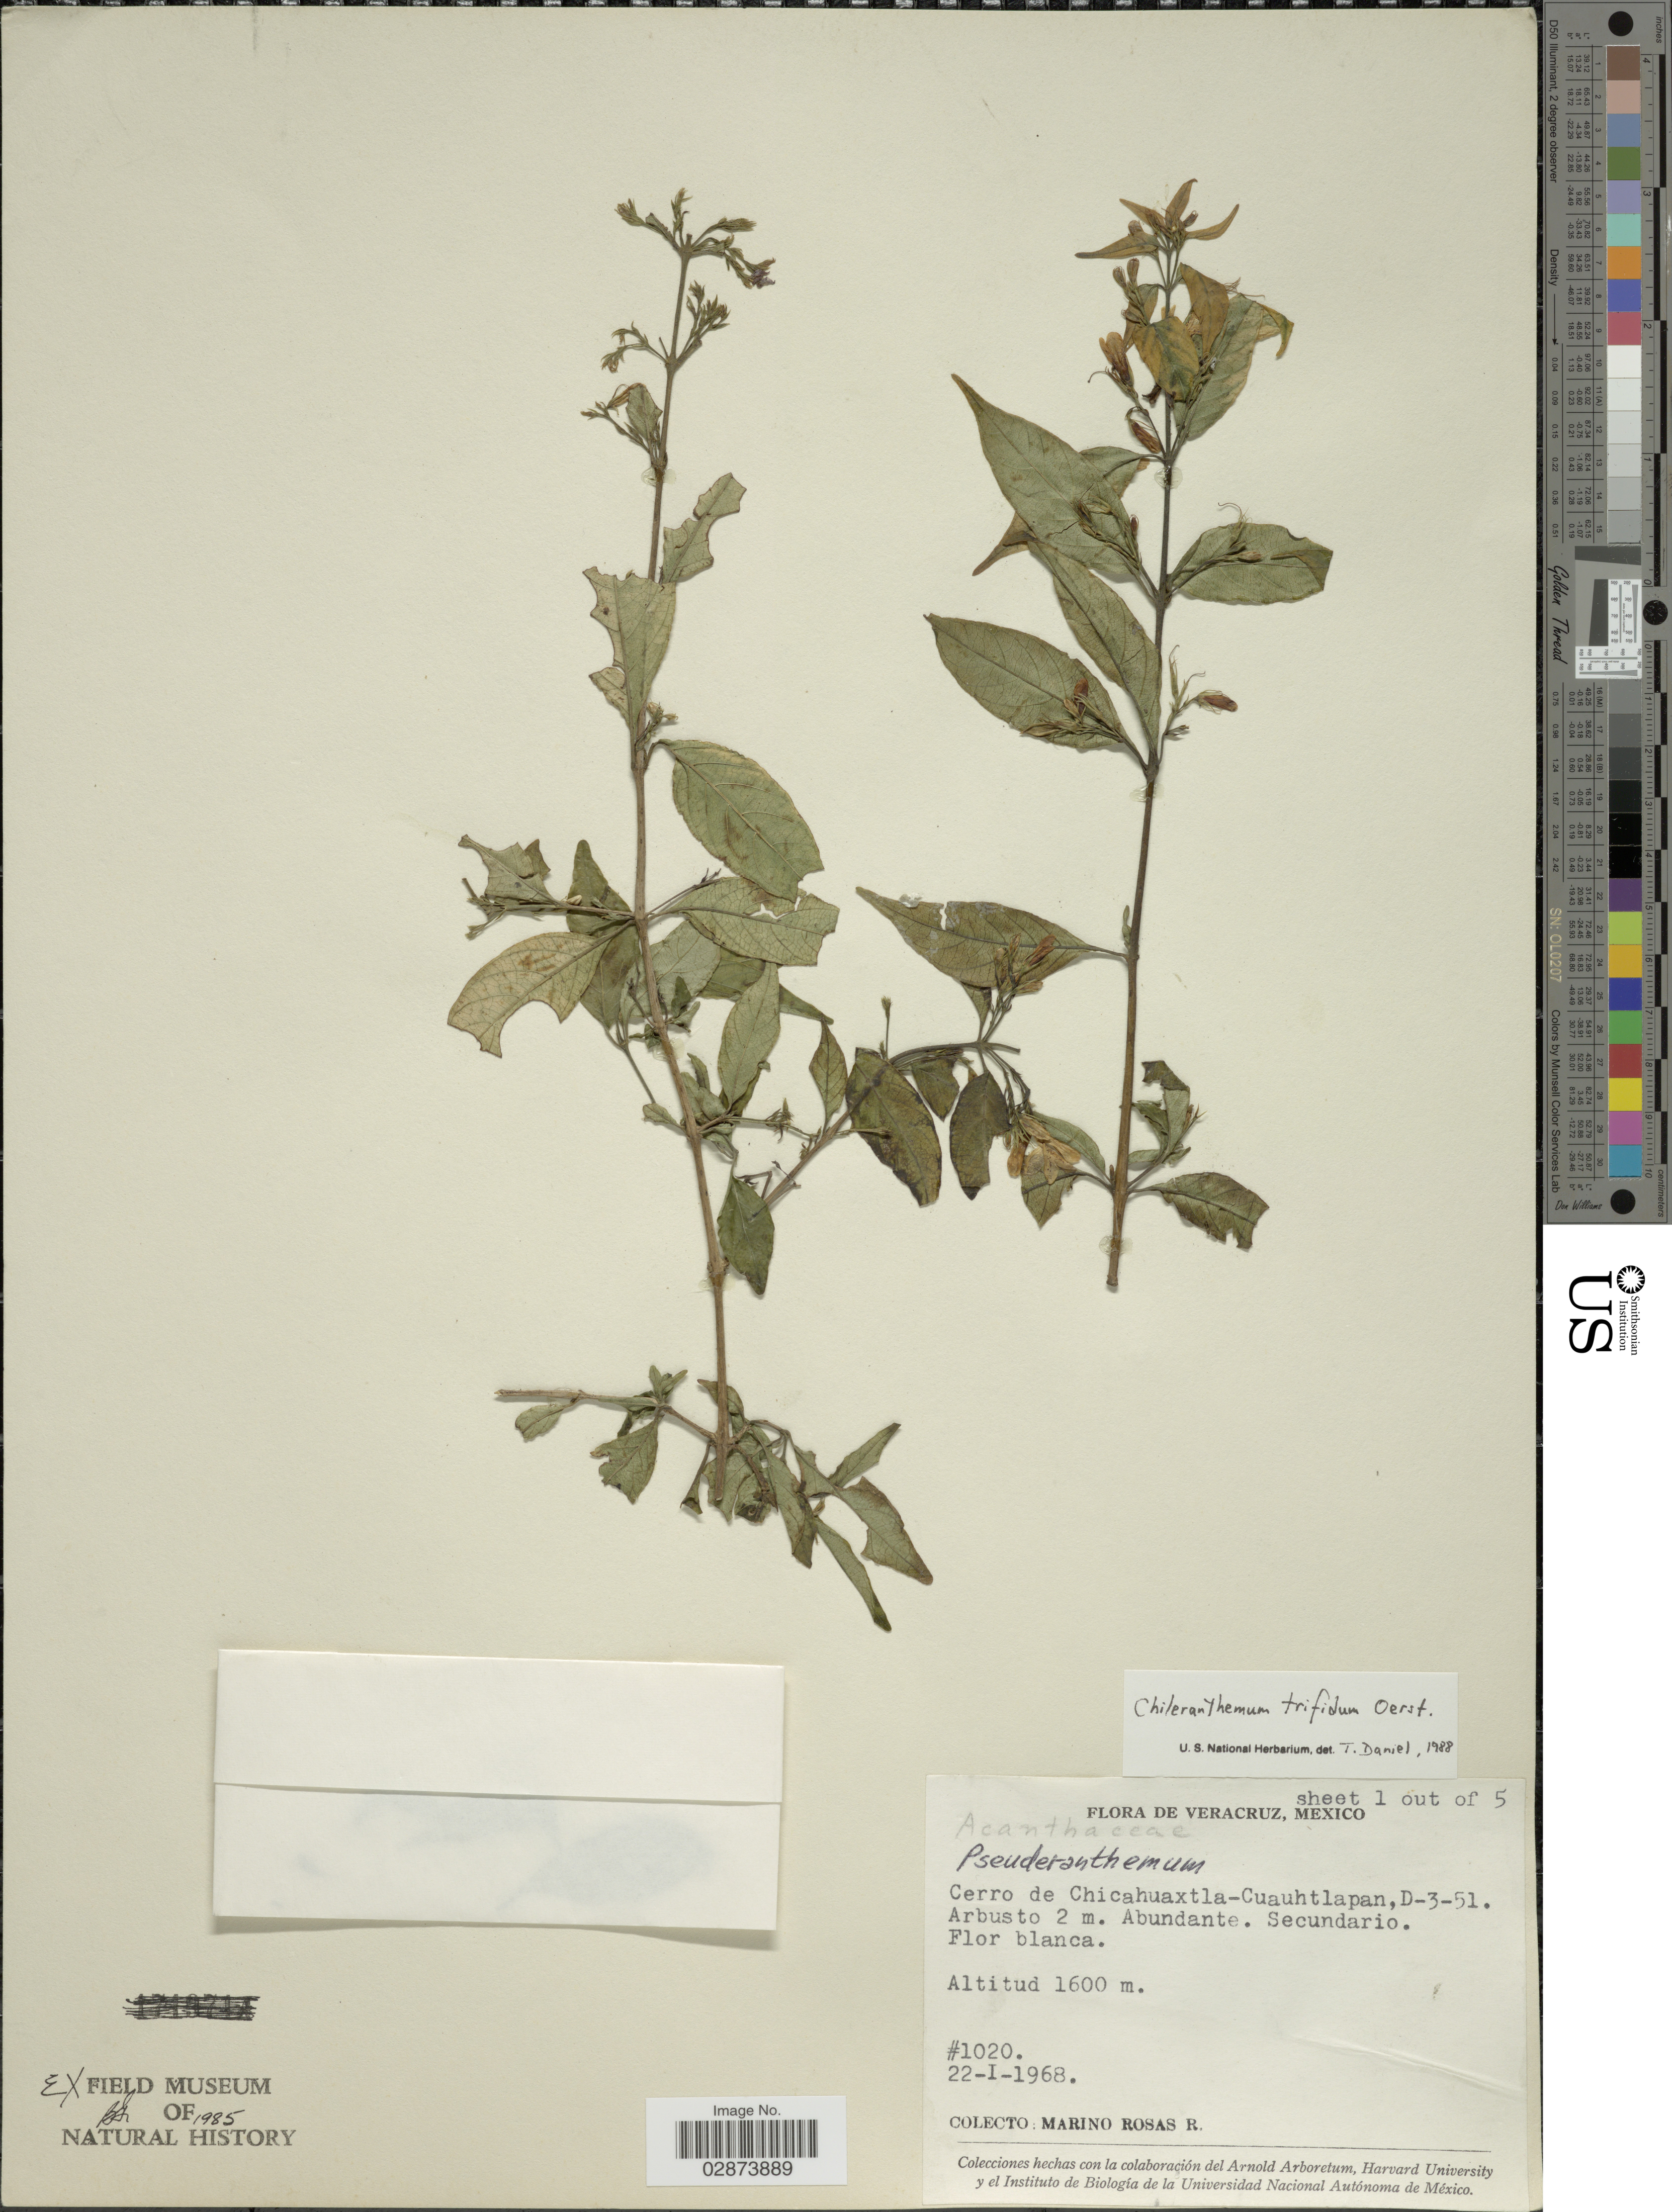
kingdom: Plantae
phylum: Tracheophyta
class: Magnoliopsida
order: Lamiales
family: Acanthaceae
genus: Chileranthemum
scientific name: Chileranthemum trifidum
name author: Oerst.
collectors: M. Rosas R.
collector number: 1020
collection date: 1968-01-22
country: Mexico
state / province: Veracruz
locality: Veracruz. Cerro de Chicahuaxtla-Cuauhtlapan, D-3-51.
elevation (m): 1600